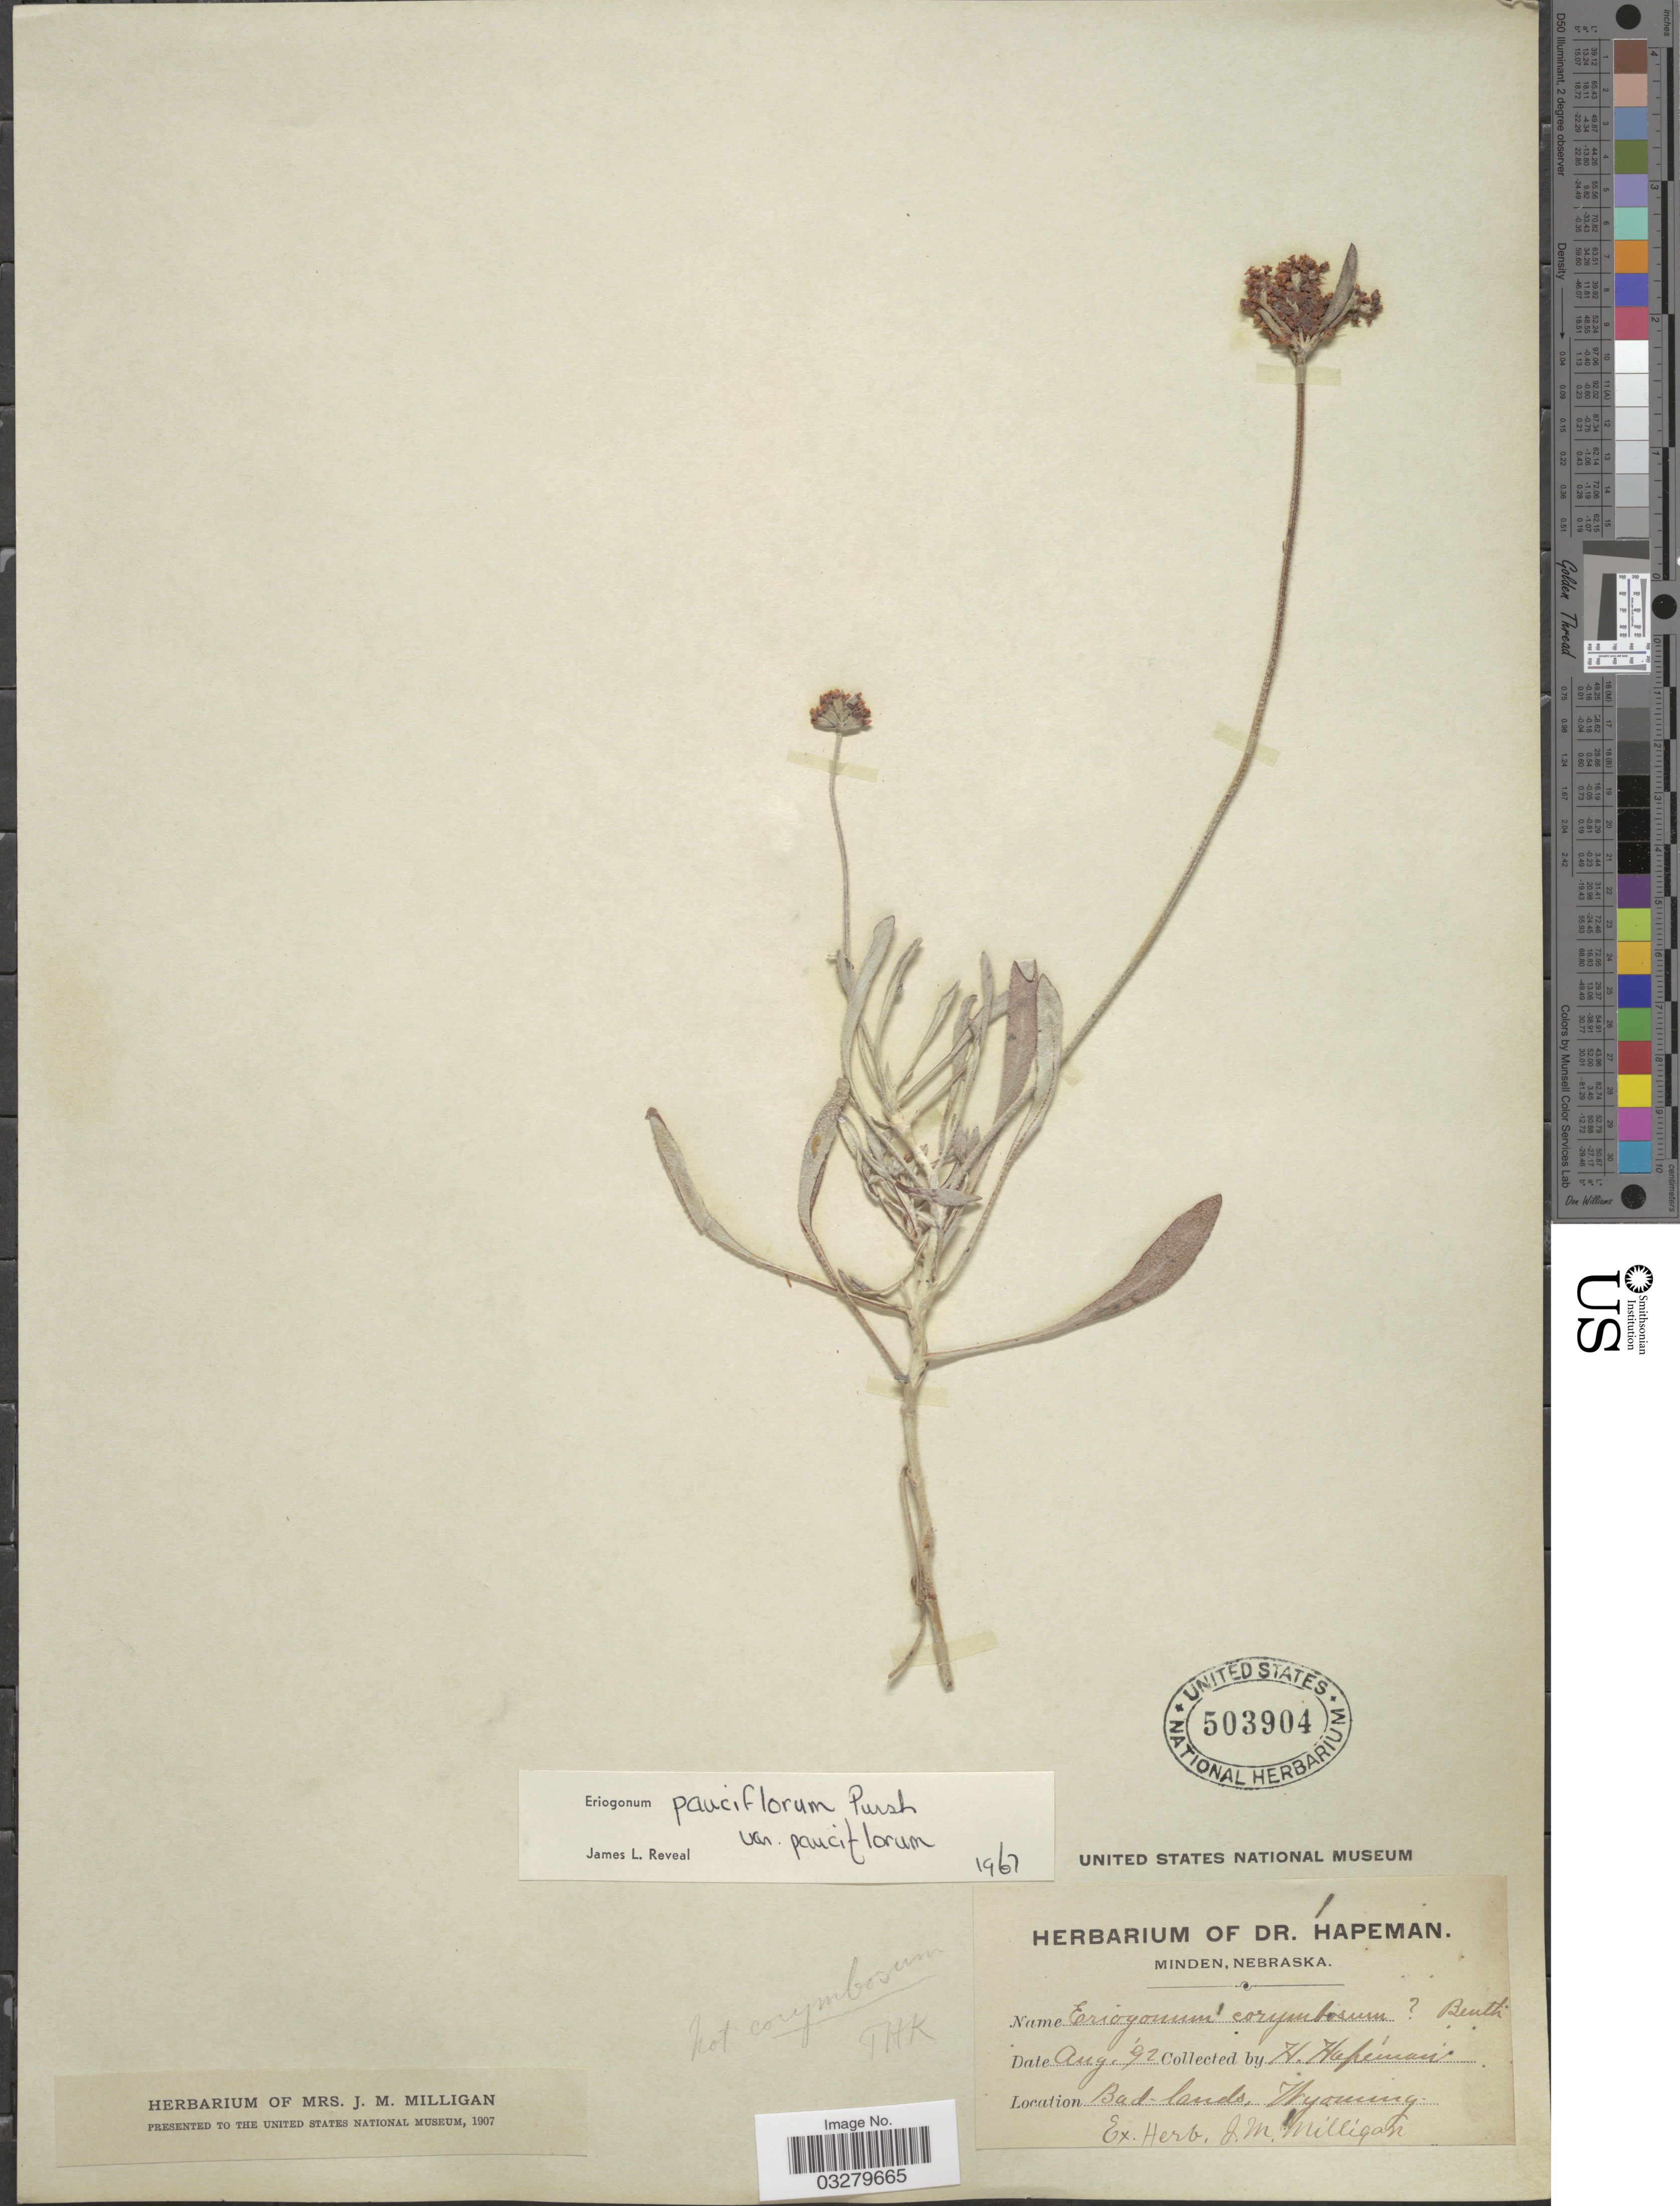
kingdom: Plantae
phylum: Tracheophyta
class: Magnoliopsida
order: Caryophyllales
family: Polygonaceae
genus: Eriogonum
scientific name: Eriogonum pauciflorum var. pauciflorum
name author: Pursh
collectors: H. Hapeman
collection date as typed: Transcribed d/m/y: /8/92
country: United States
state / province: Wyoming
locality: Bad-lands.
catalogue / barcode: US 503904